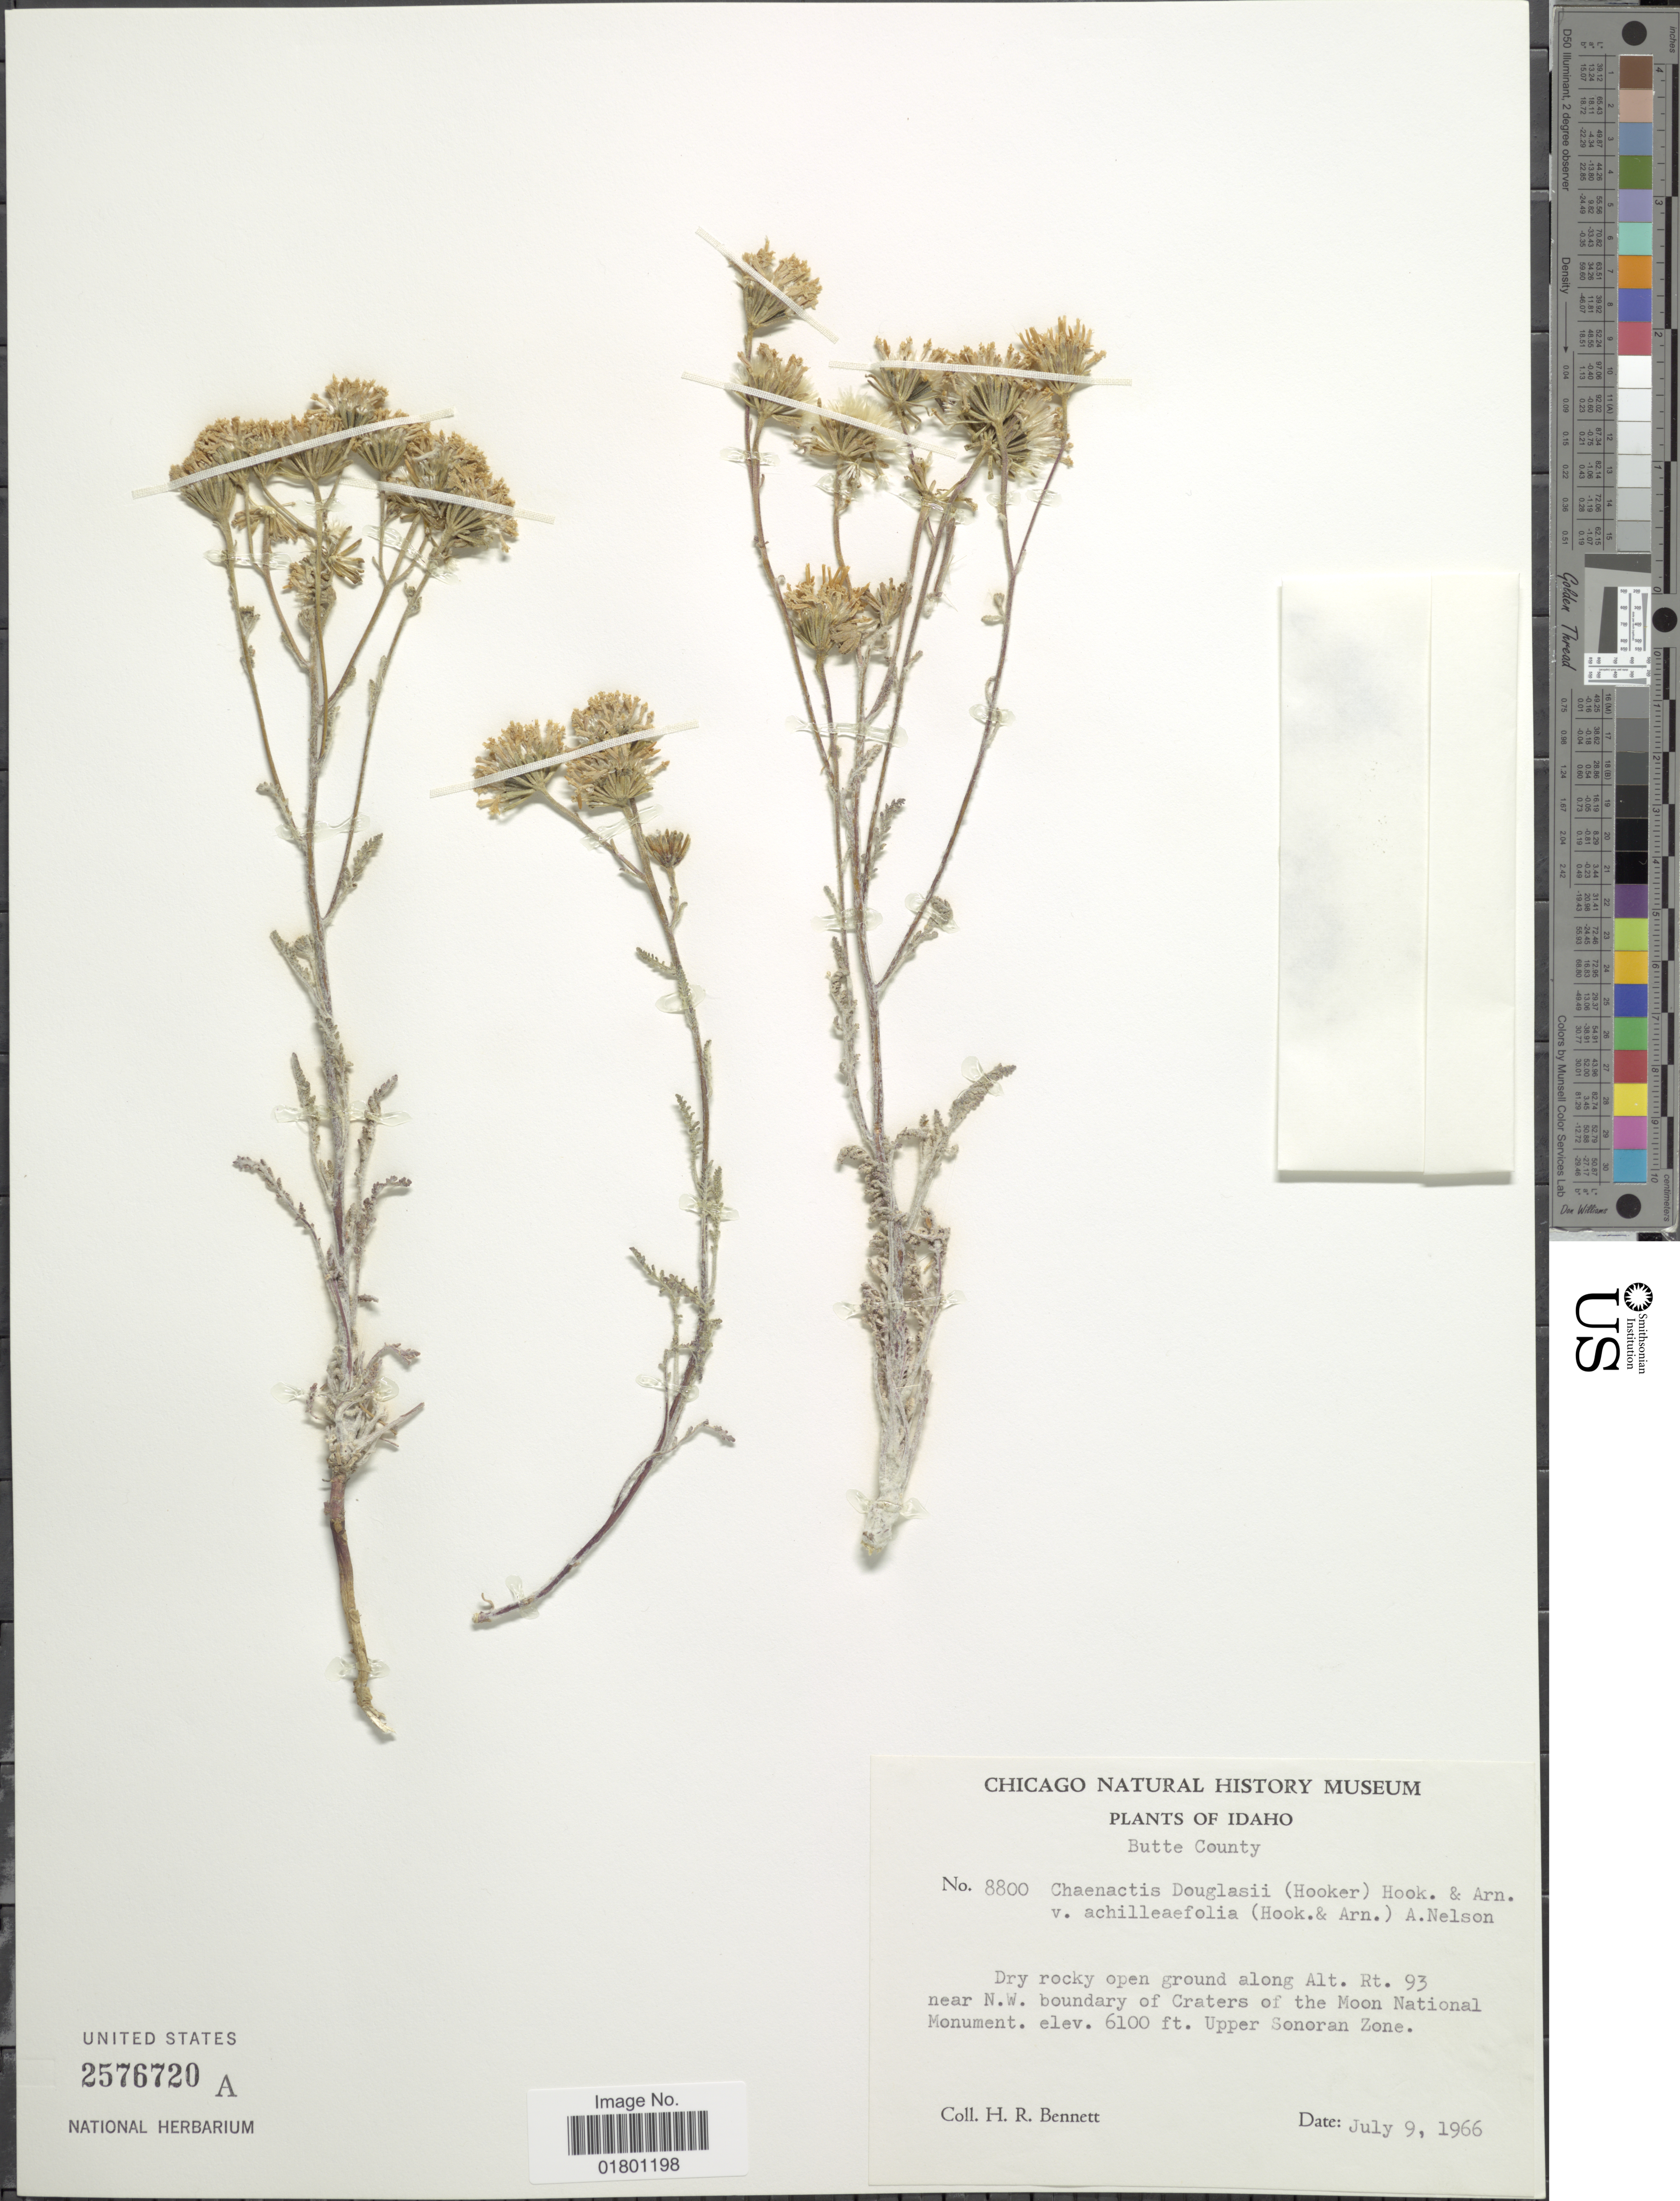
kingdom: Plantae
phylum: Tracheophyta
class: Magnoliopsida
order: Asterales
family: Asteraceae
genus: Chaenactis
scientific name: Chaenactis douglasii var. achilleaefolia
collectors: H. R. Bennett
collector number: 8800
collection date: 1966-07-09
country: United States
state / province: Idaho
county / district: Butte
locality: Dry rocky open ground along Alt. Rt. 93 near N.W. boundary of Craters of the Moon National Monument. Upper Sonoran Zone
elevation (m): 1859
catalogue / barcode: US 2576720A